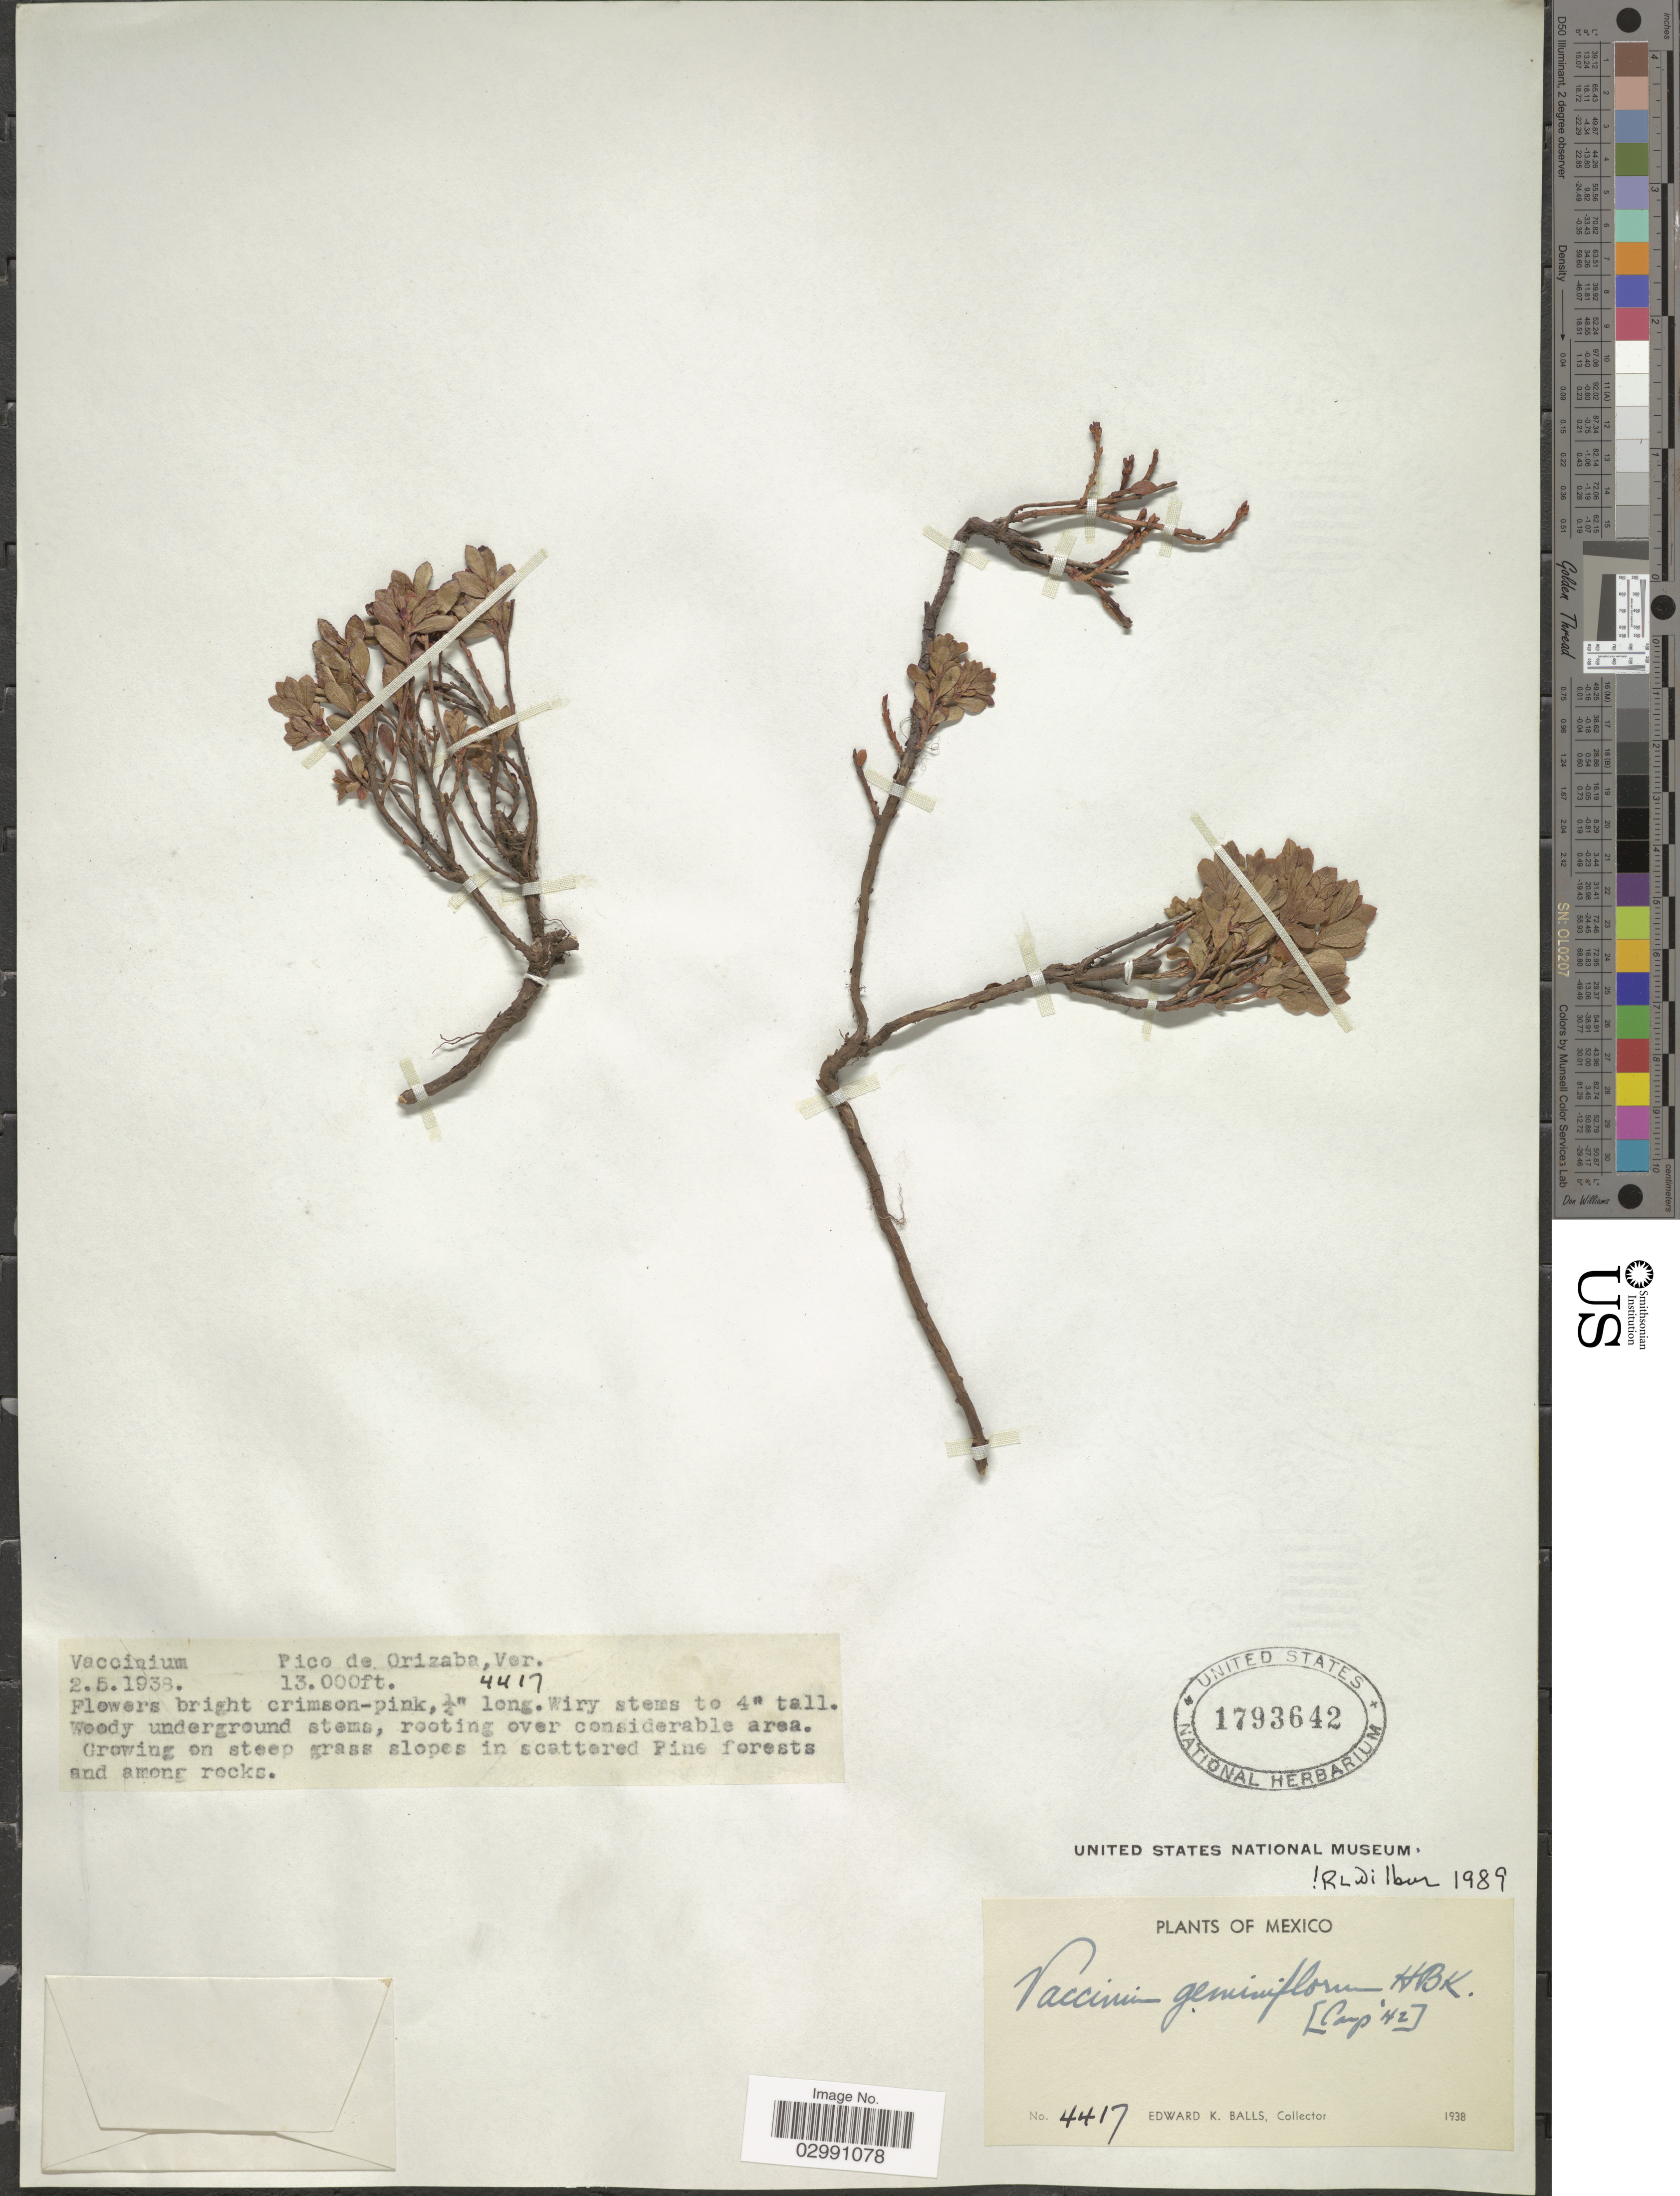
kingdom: Plantae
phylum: Tracheophyta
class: Magnoliopsida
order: Ericales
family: Ericaceae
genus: Vaccinium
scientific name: Vaccinium geminiflorum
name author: Kunth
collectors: E. K. Balls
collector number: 4417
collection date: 1938-05-02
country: Mexico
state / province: Veracruz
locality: Pico de Orizaba.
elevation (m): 3962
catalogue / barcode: US 1793642